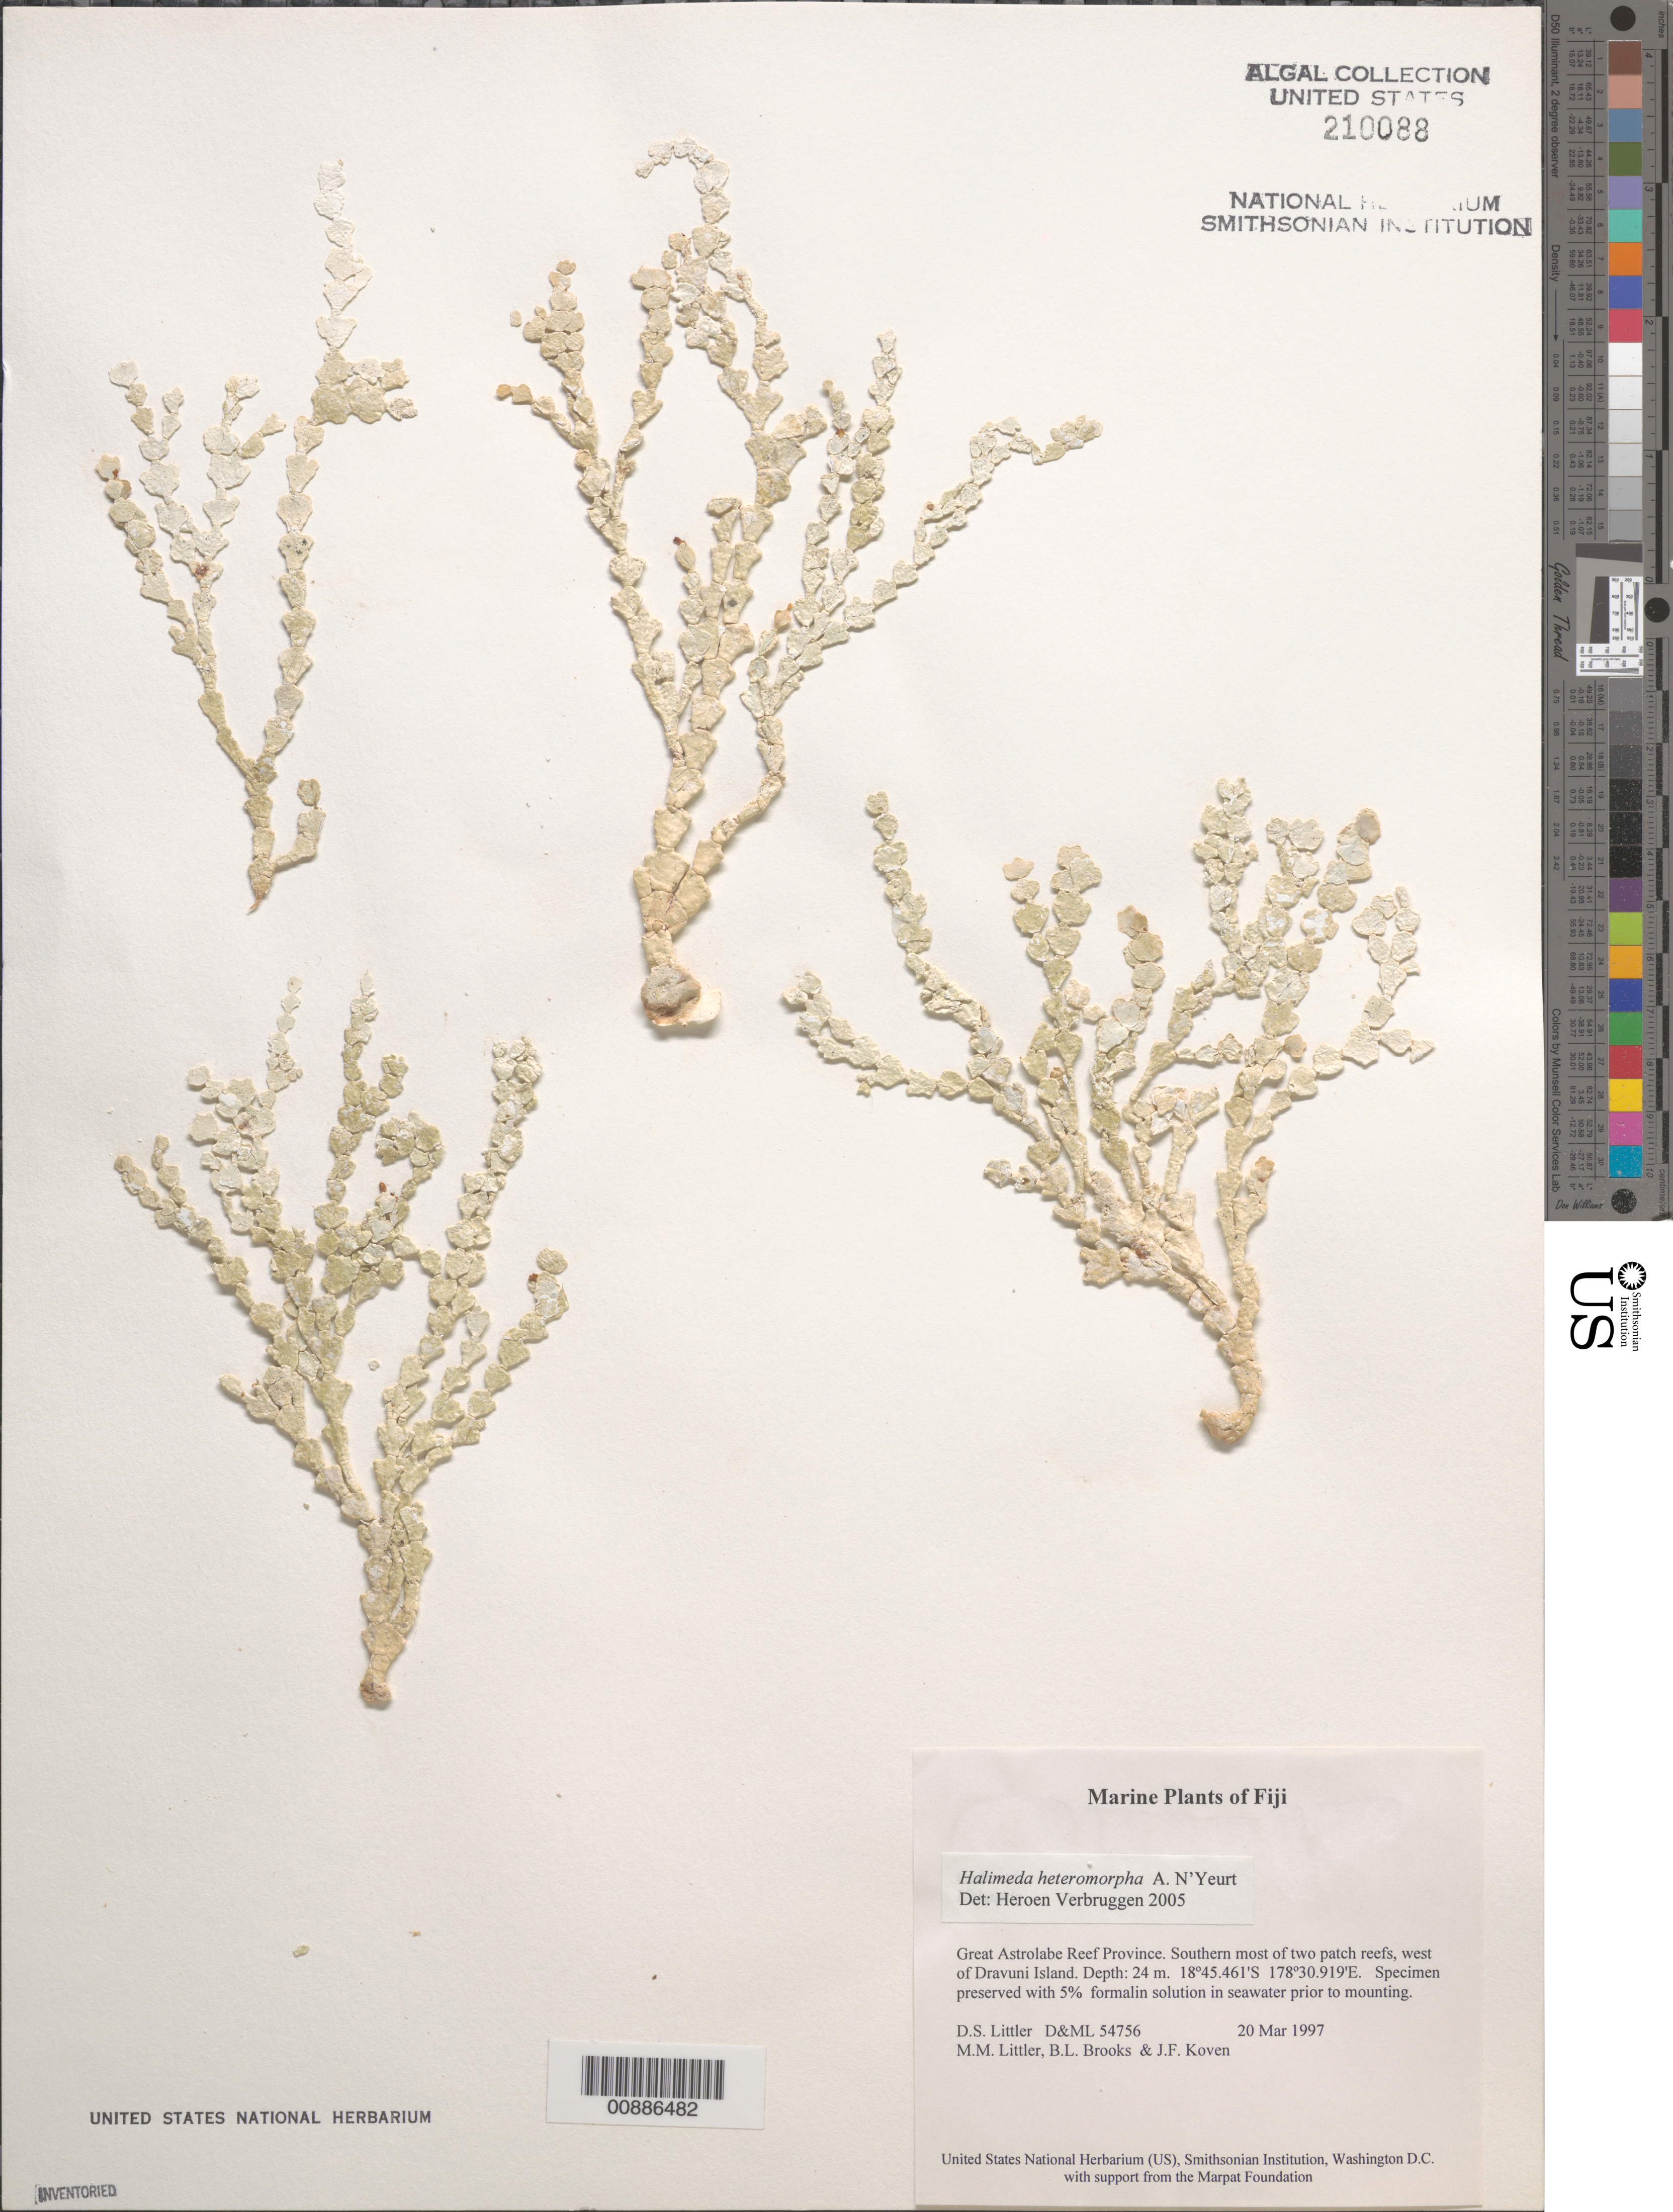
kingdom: Plantae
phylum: Chlorophyta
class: Ulvophyceae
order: Bryopsidales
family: Halimedaceae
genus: Halimeda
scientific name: Halimeda heteromorpha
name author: N'Yeurt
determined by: Verbruggen, H.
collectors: D. S. Littler, M. M. Littler, B. Brooks & J. Koven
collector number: D&ML 54756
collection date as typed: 20 Mar 1997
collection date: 1997-03-20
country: Fiji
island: Great Astrolabe Reef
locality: Great Astrolabe Reef, west of Dravuni Island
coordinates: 18 45.461'S, 178 30.919'E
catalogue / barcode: US 210088